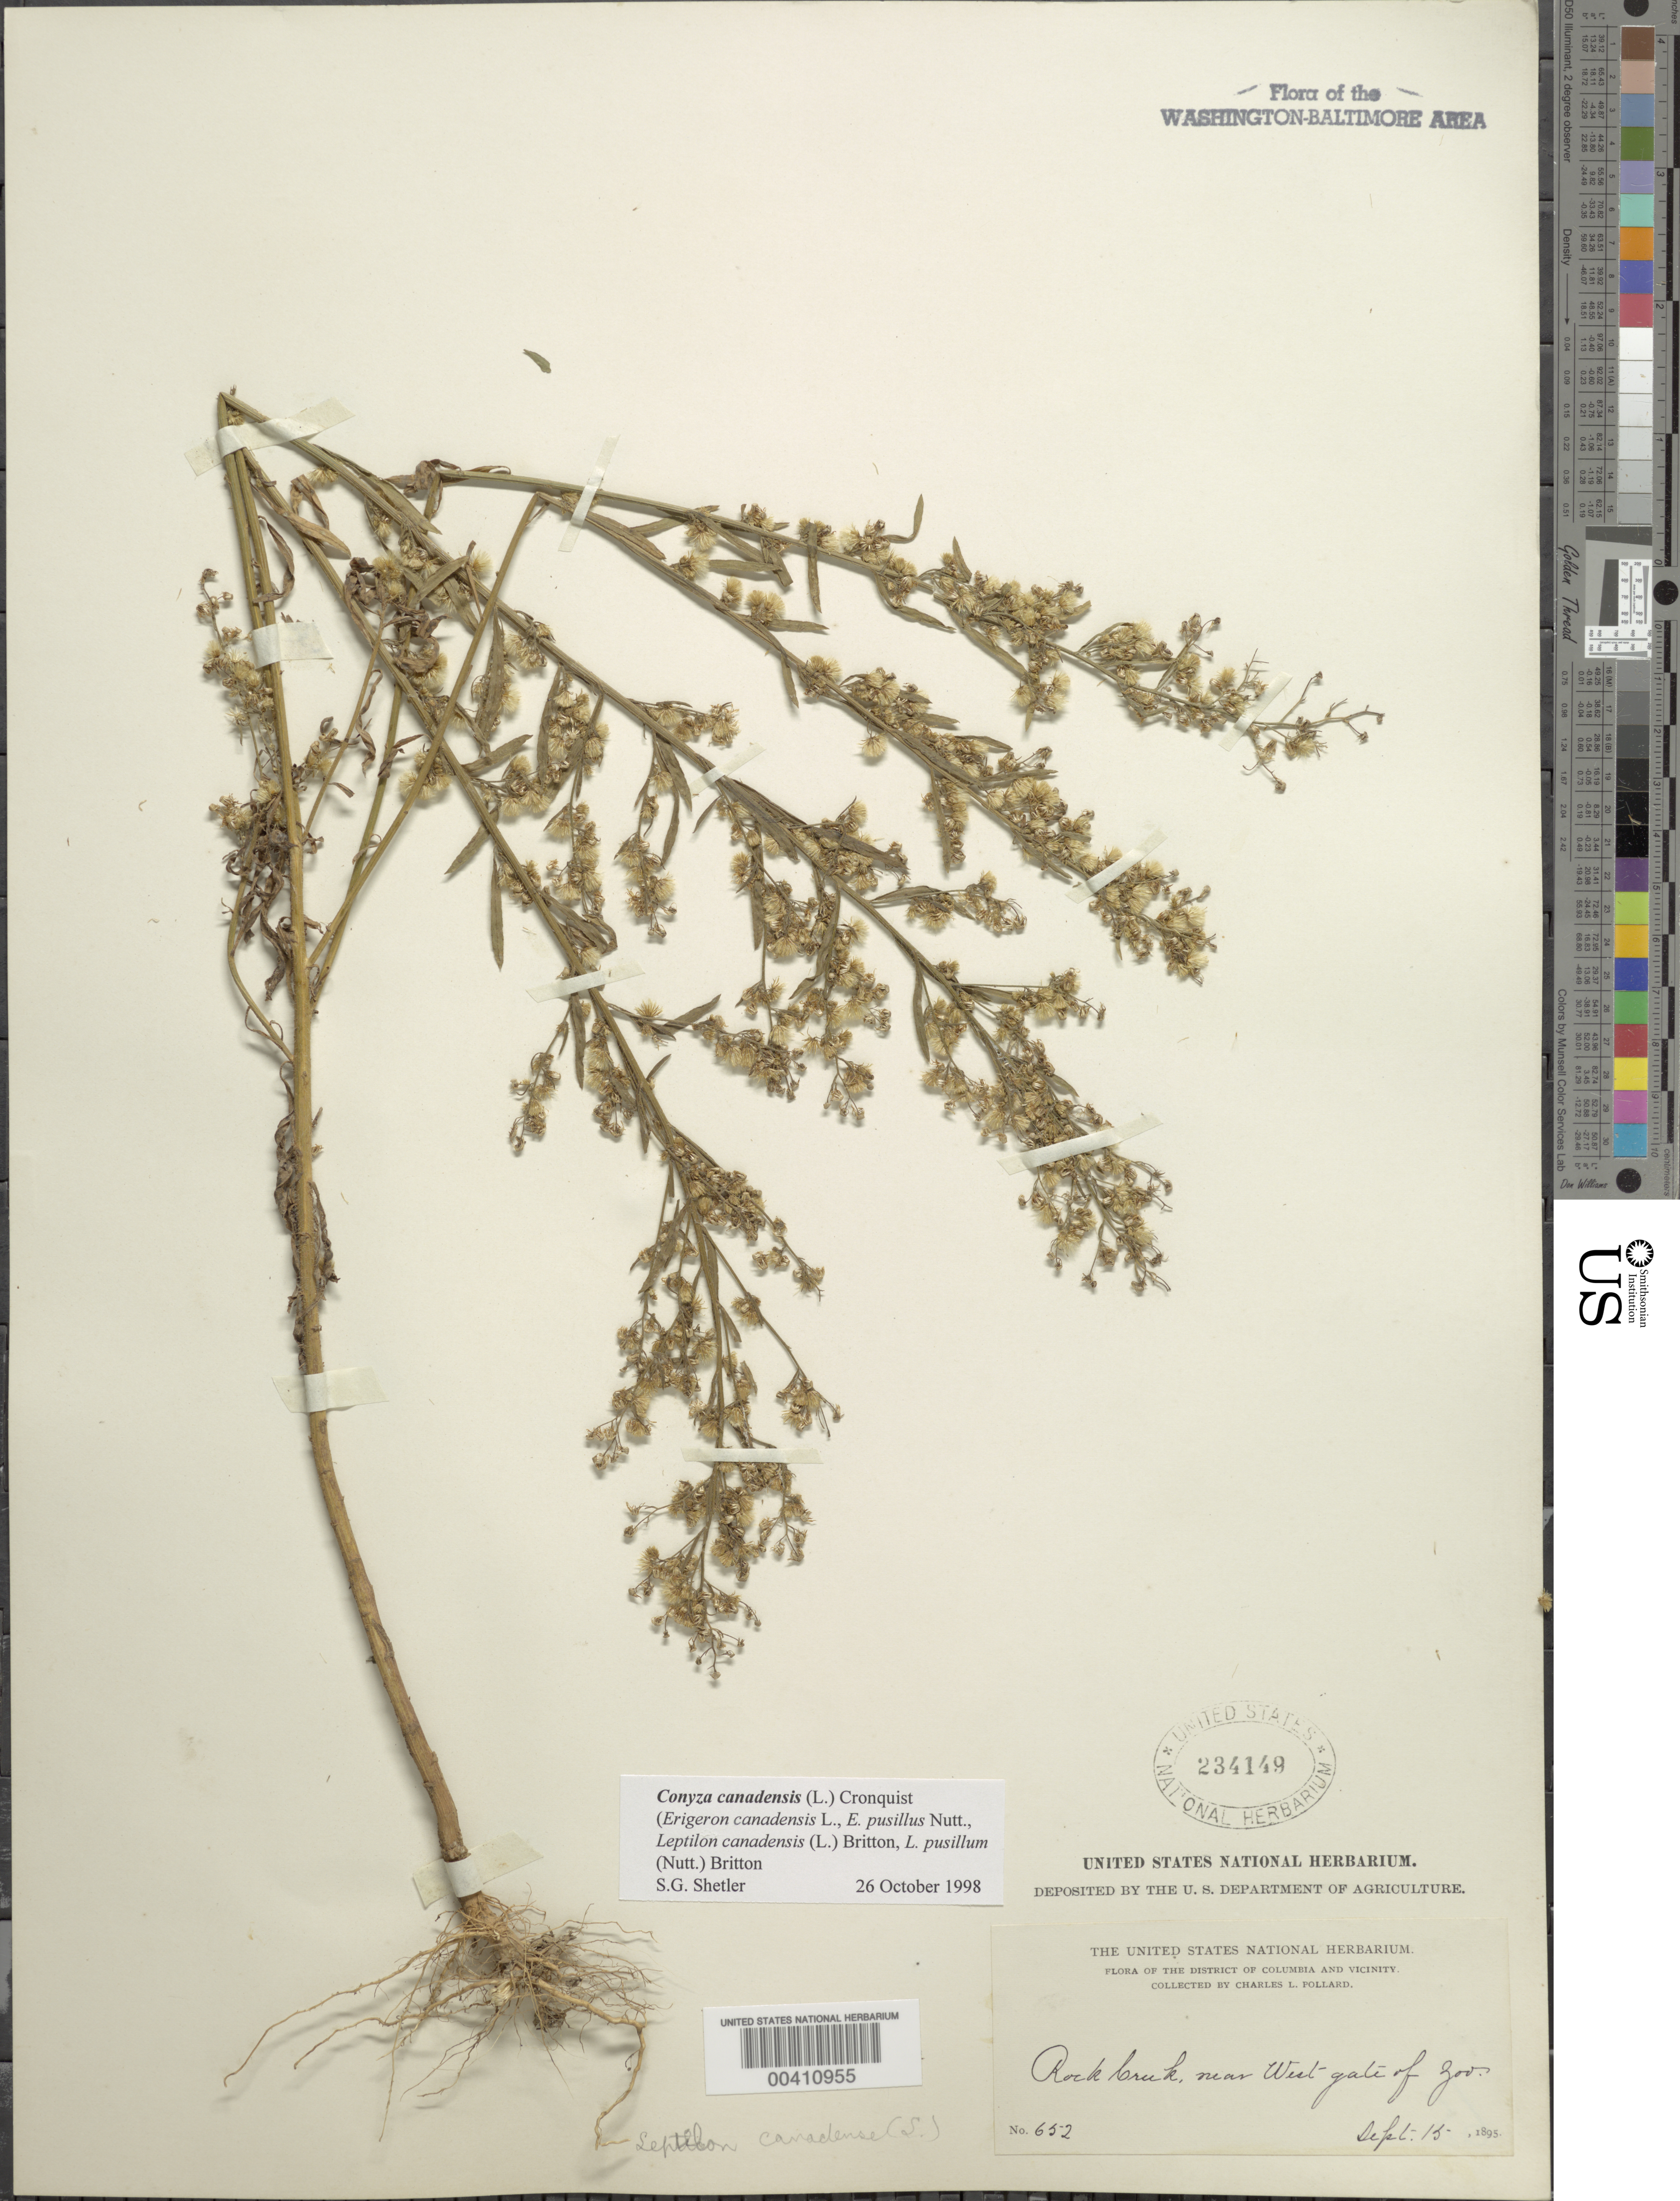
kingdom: Plantae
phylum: Tracheophyta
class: Magnoliopsida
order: Asterales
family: Asteraceae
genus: Conyza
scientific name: Conyza canadensis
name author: (L.) Cronq.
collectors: C. L. Pollard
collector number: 652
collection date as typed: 15 Sep 1895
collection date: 1895-09-15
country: United States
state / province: District of Columbia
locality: Rock Creek near west gate of Zoo Rock Creek Park & vicinity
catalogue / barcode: US 234149